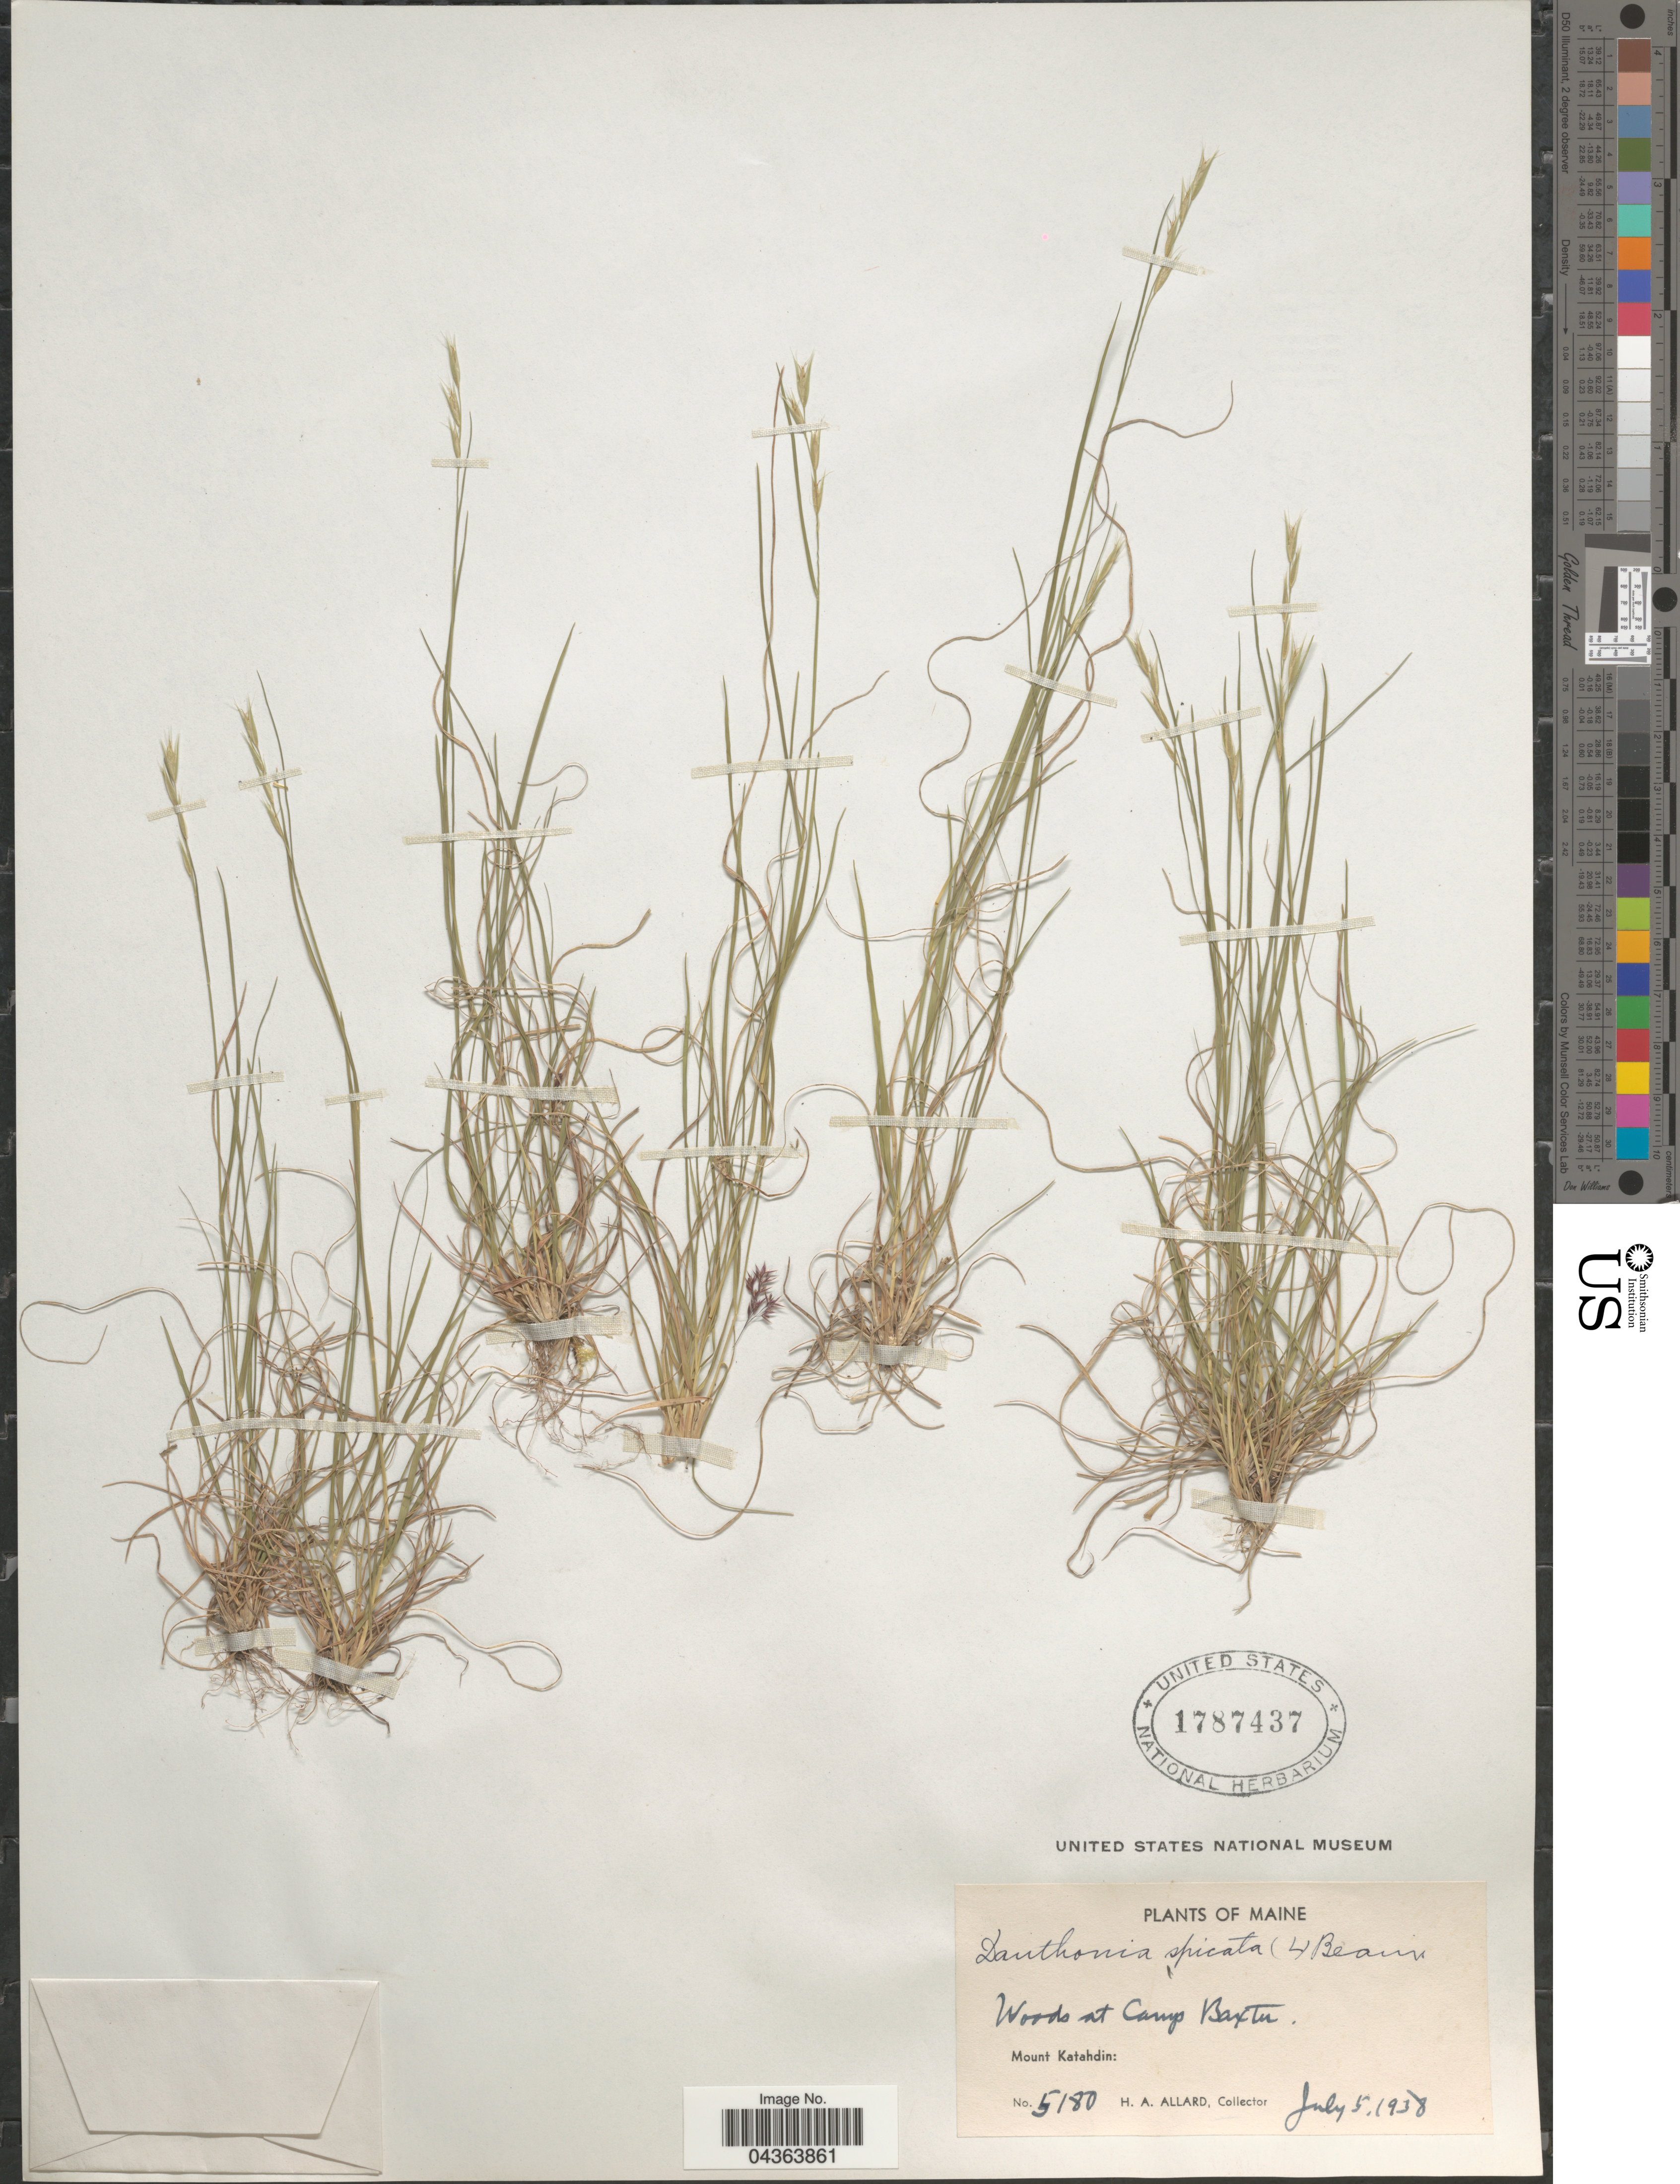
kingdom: Plantae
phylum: Tracheophyta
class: Liliopsida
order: Poales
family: Poaceae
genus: Danthonia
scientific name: Danthonia spicata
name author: (L.) P. Beauv. ex Roem. & Schult.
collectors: H. A. Allard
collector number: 5180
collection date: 1938-07-05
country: United States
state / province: Maine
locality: Woods at Camp Baxter. Mount Katahdin.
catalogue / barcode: US 1787437